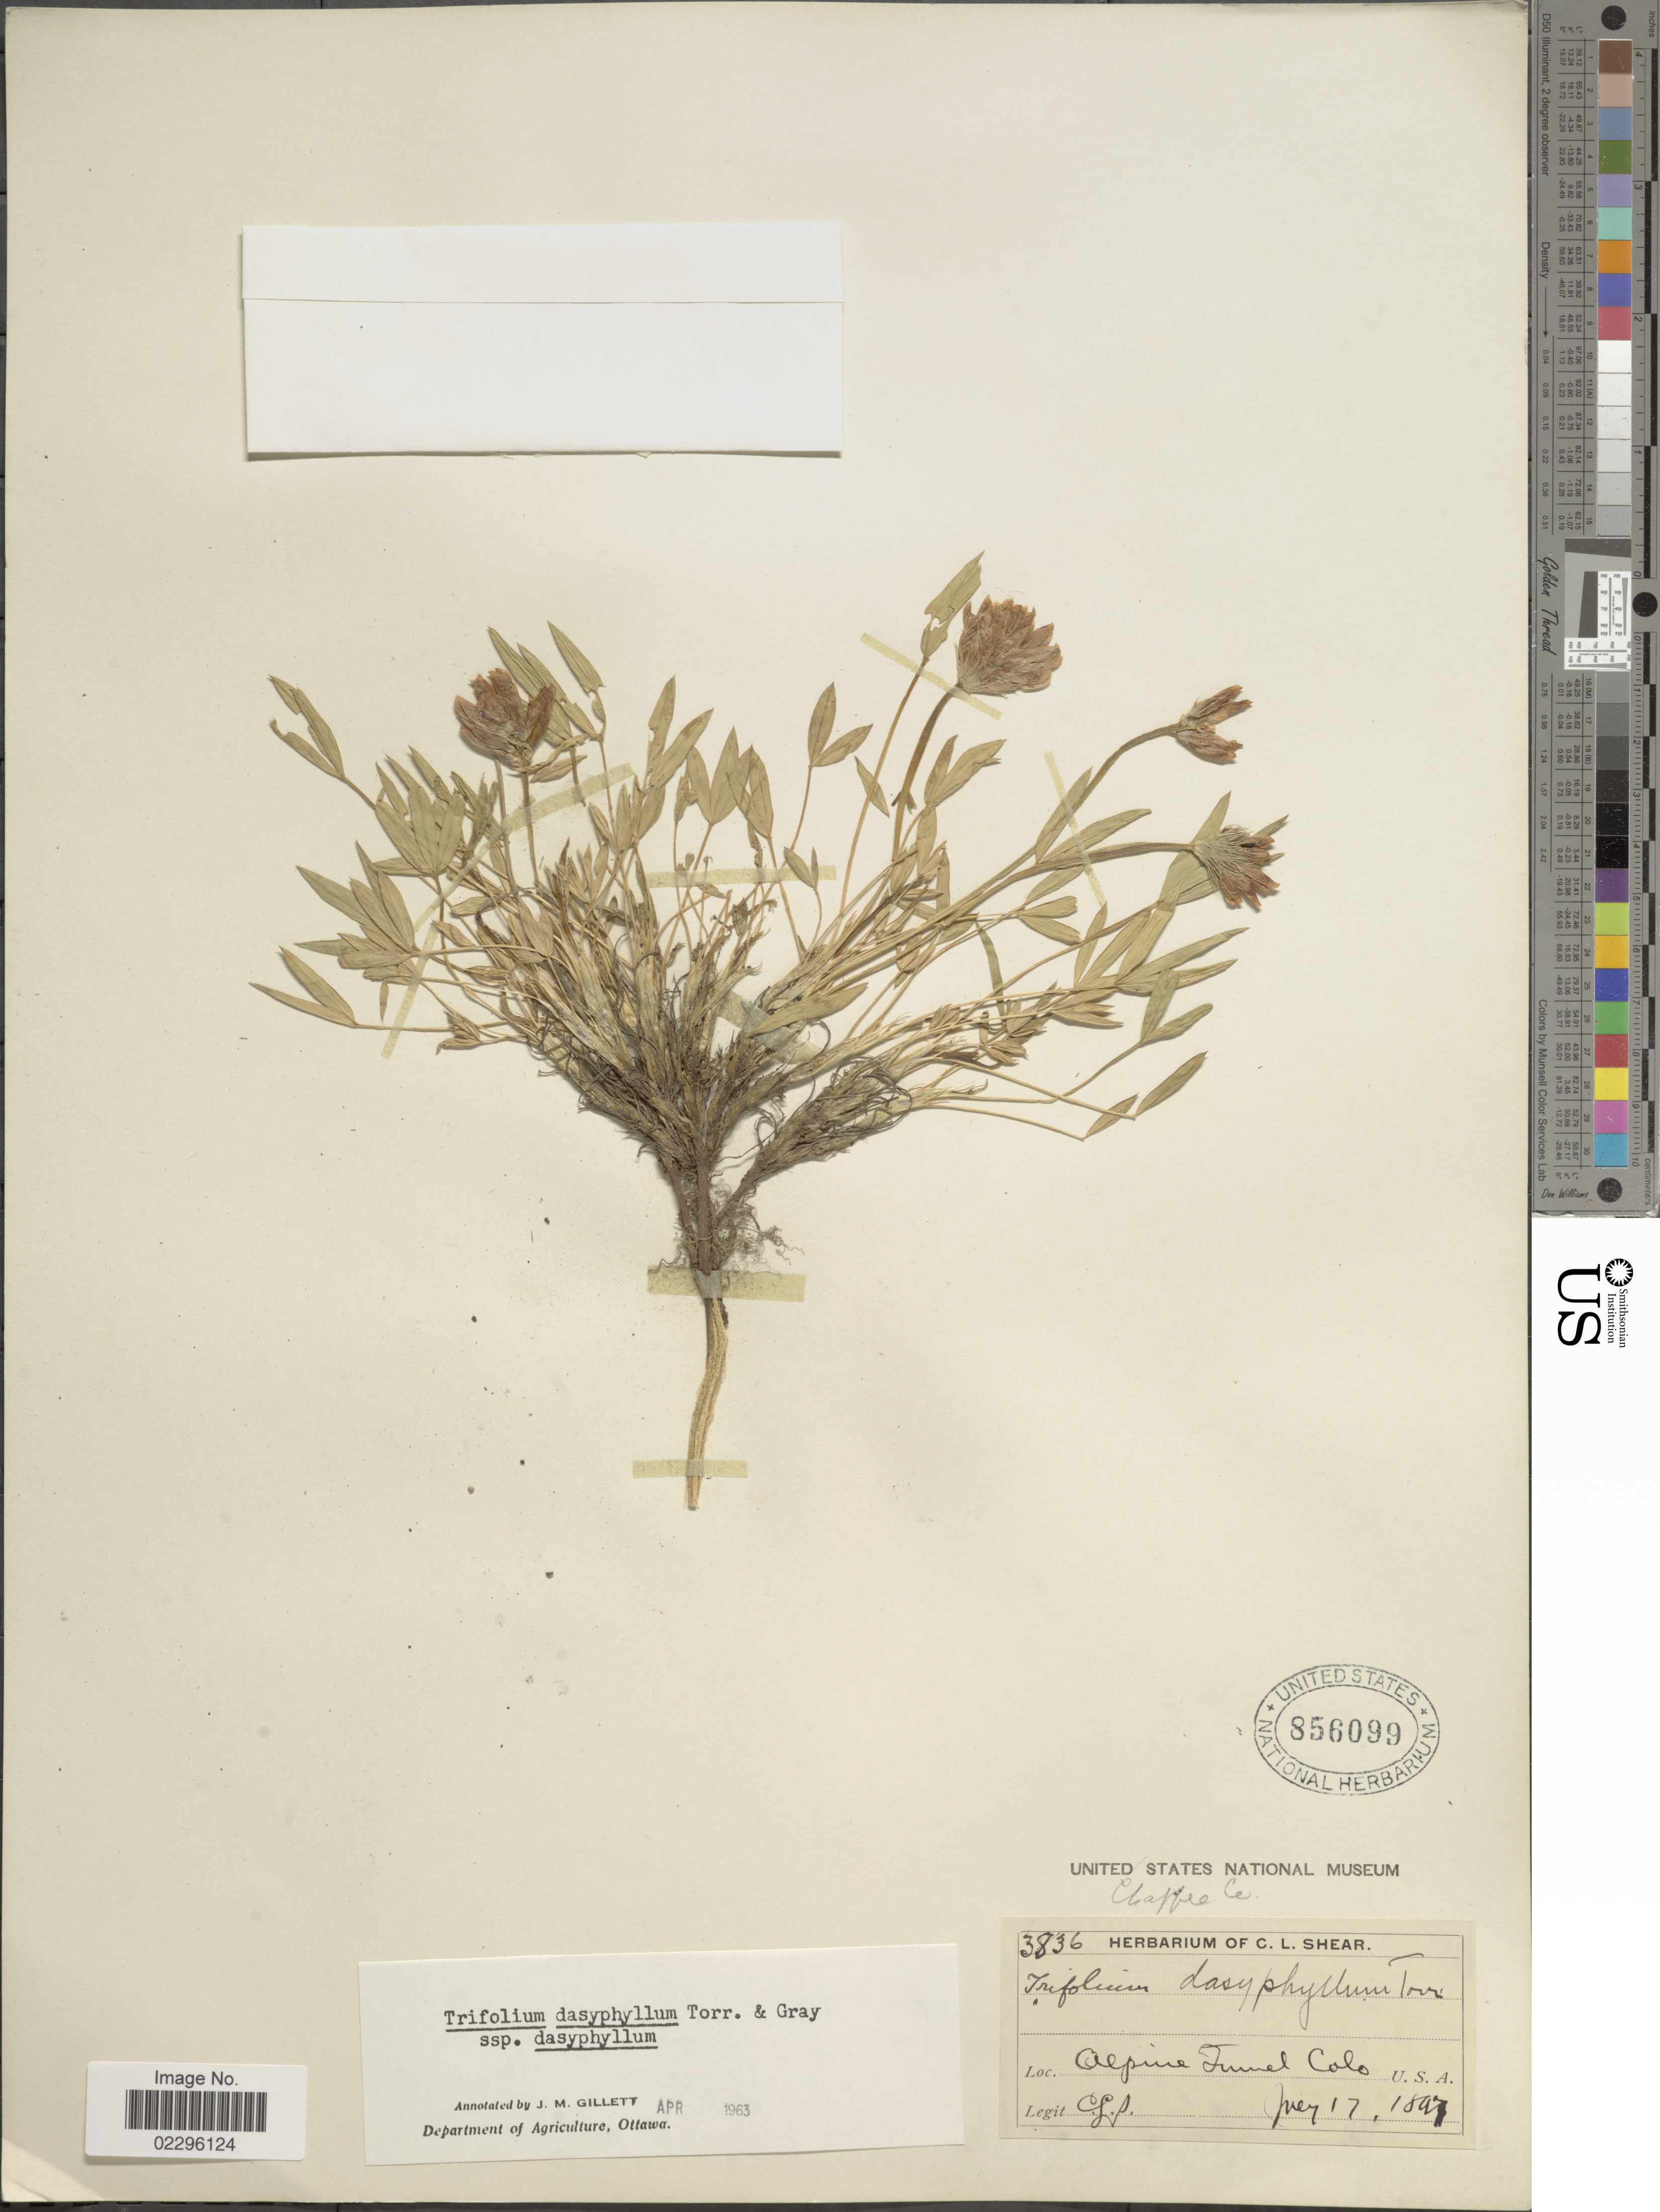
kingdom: Plantae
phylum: Tracheophyta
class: Magnoliopsida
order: Fabales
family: Fabaceae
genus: Trifolium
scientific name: Trifolium dasyphyllum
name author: Torr. & A. Gray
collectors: C. L. Shear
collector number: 3836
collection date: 1897-05-17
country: United States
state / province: Colorado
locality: Alpine Tunnel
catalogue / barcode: US 856099